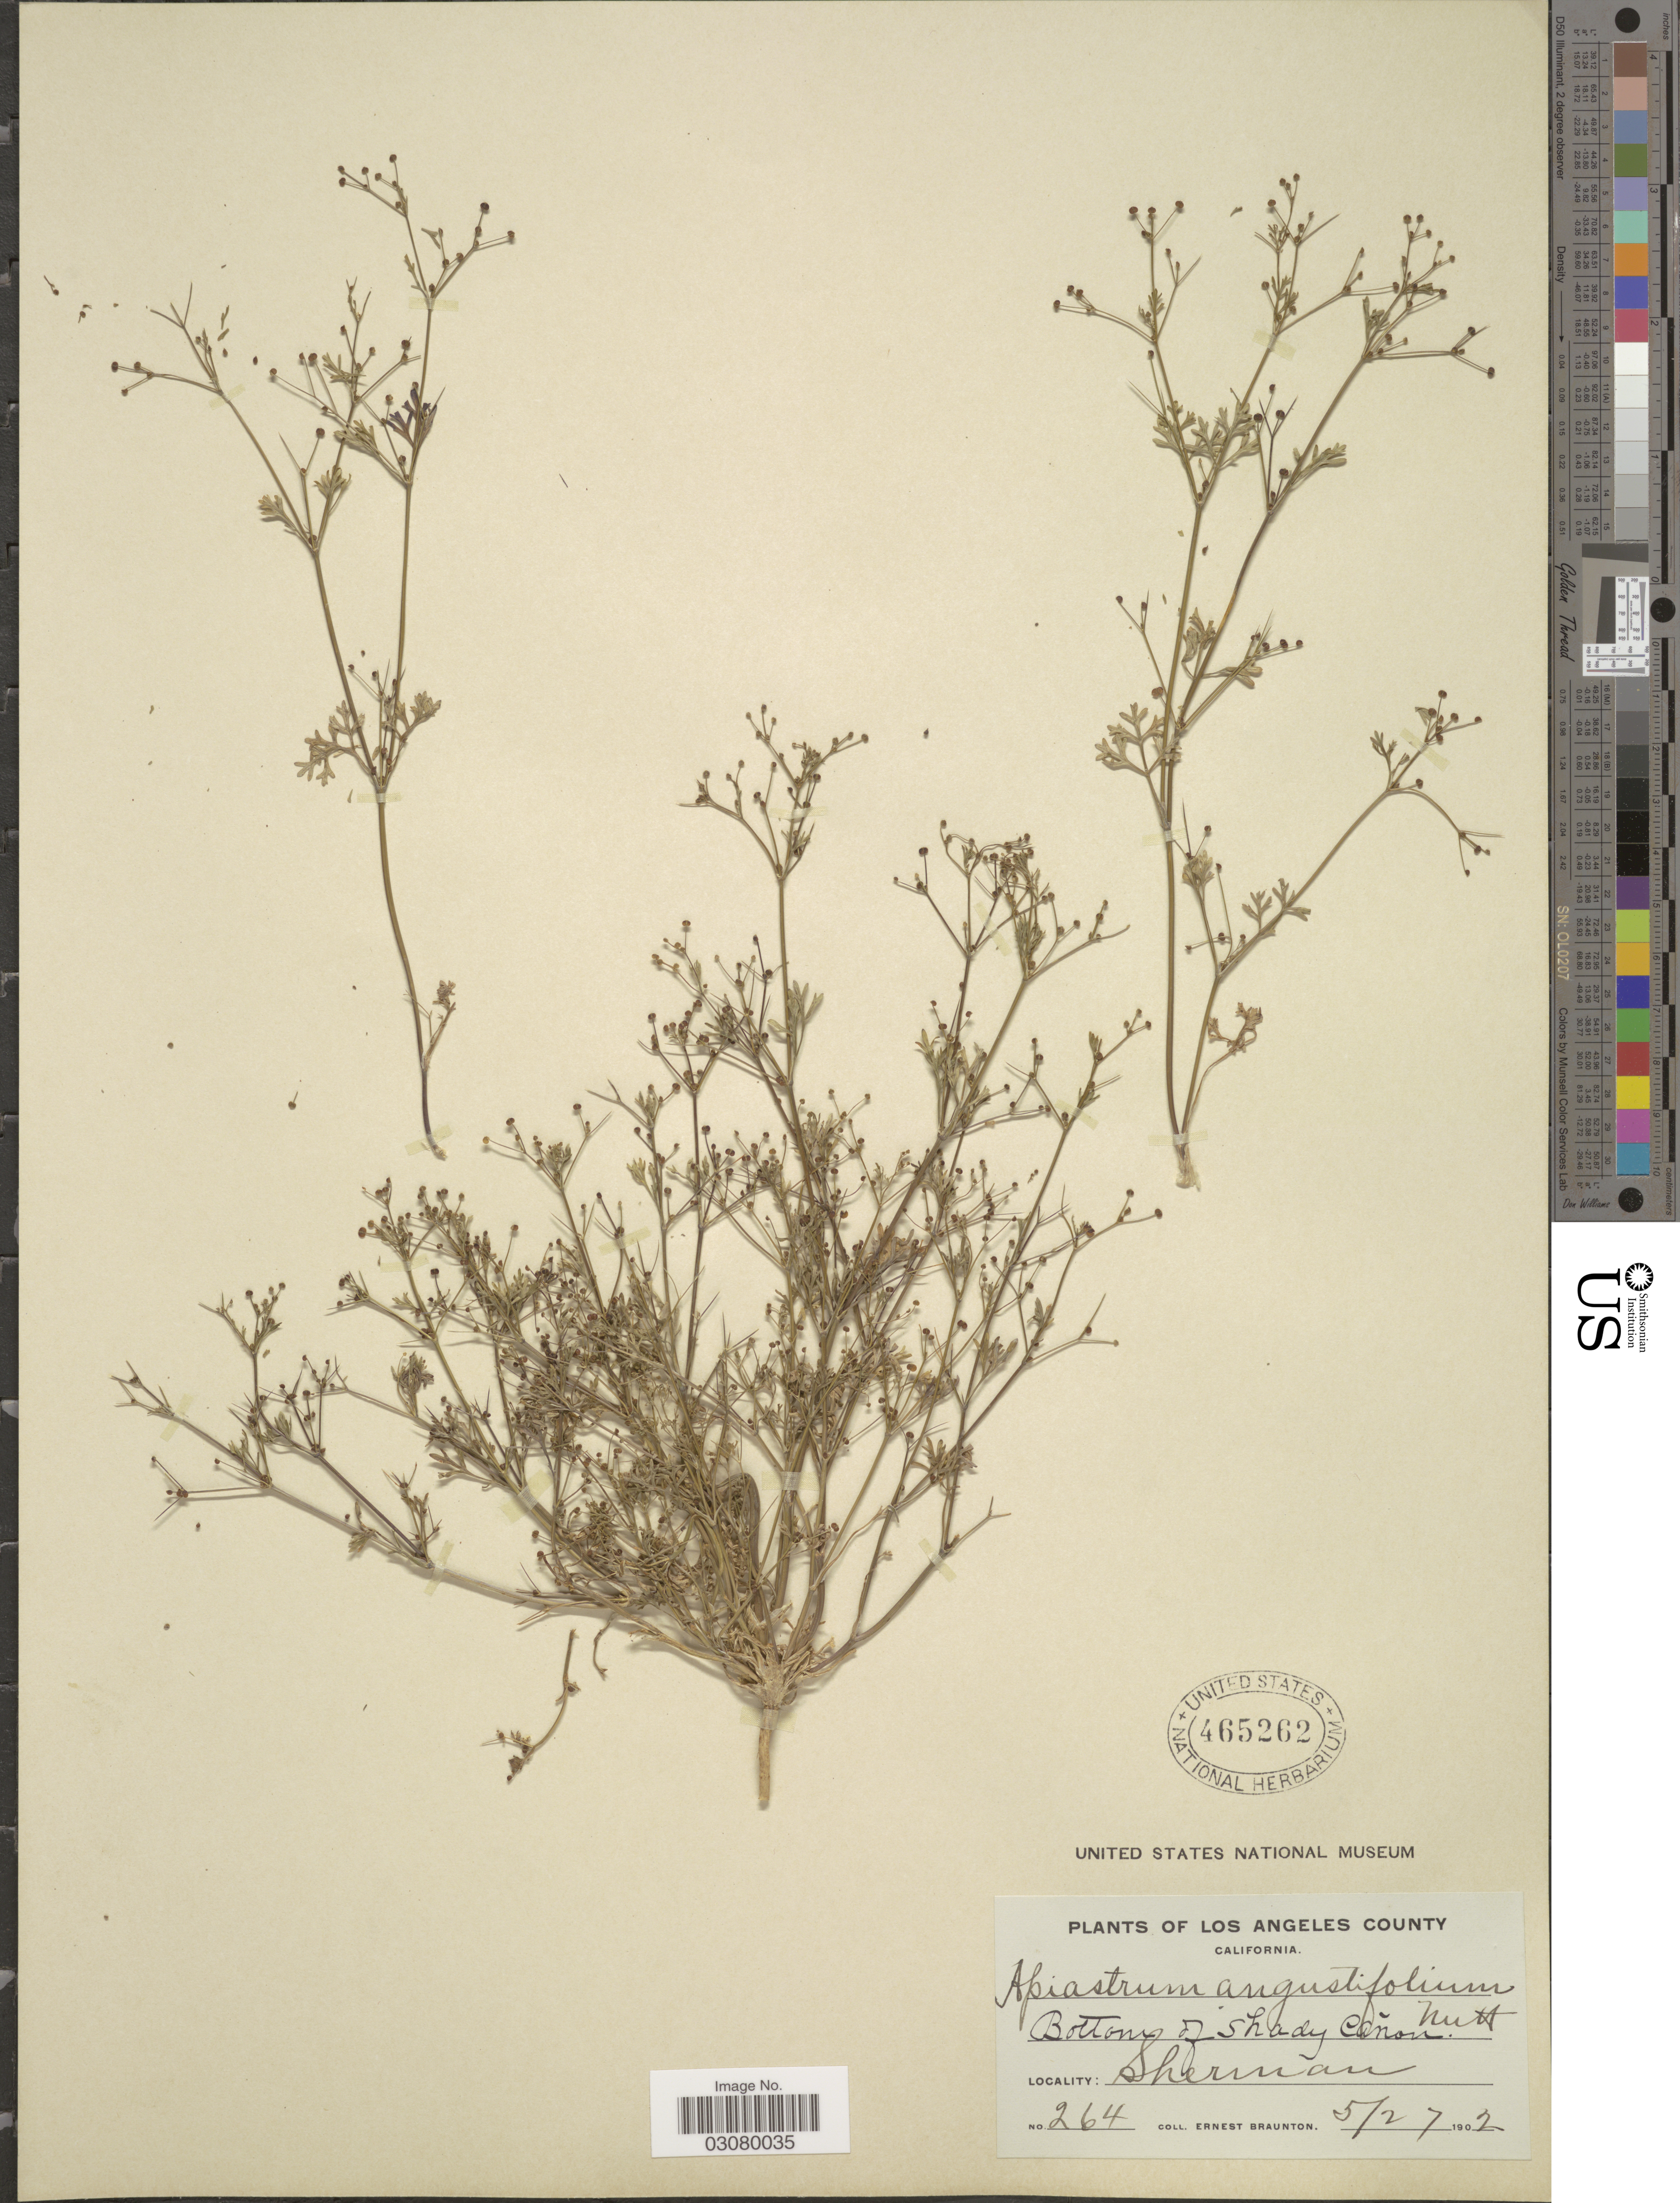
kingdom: Plantae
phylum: Tracheophyta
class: Magnoliopsida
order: Apiales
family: Apiaceae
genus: Apiastrum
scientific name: Apiastrum angustifolium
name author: Nutt.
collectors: E. Braunton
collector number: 264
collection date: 1902-05-27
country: United States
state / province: California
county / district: Los Angeles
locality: Los Angeles County. Bottom of shady Cañon. Sherman.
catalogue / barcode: US 465262